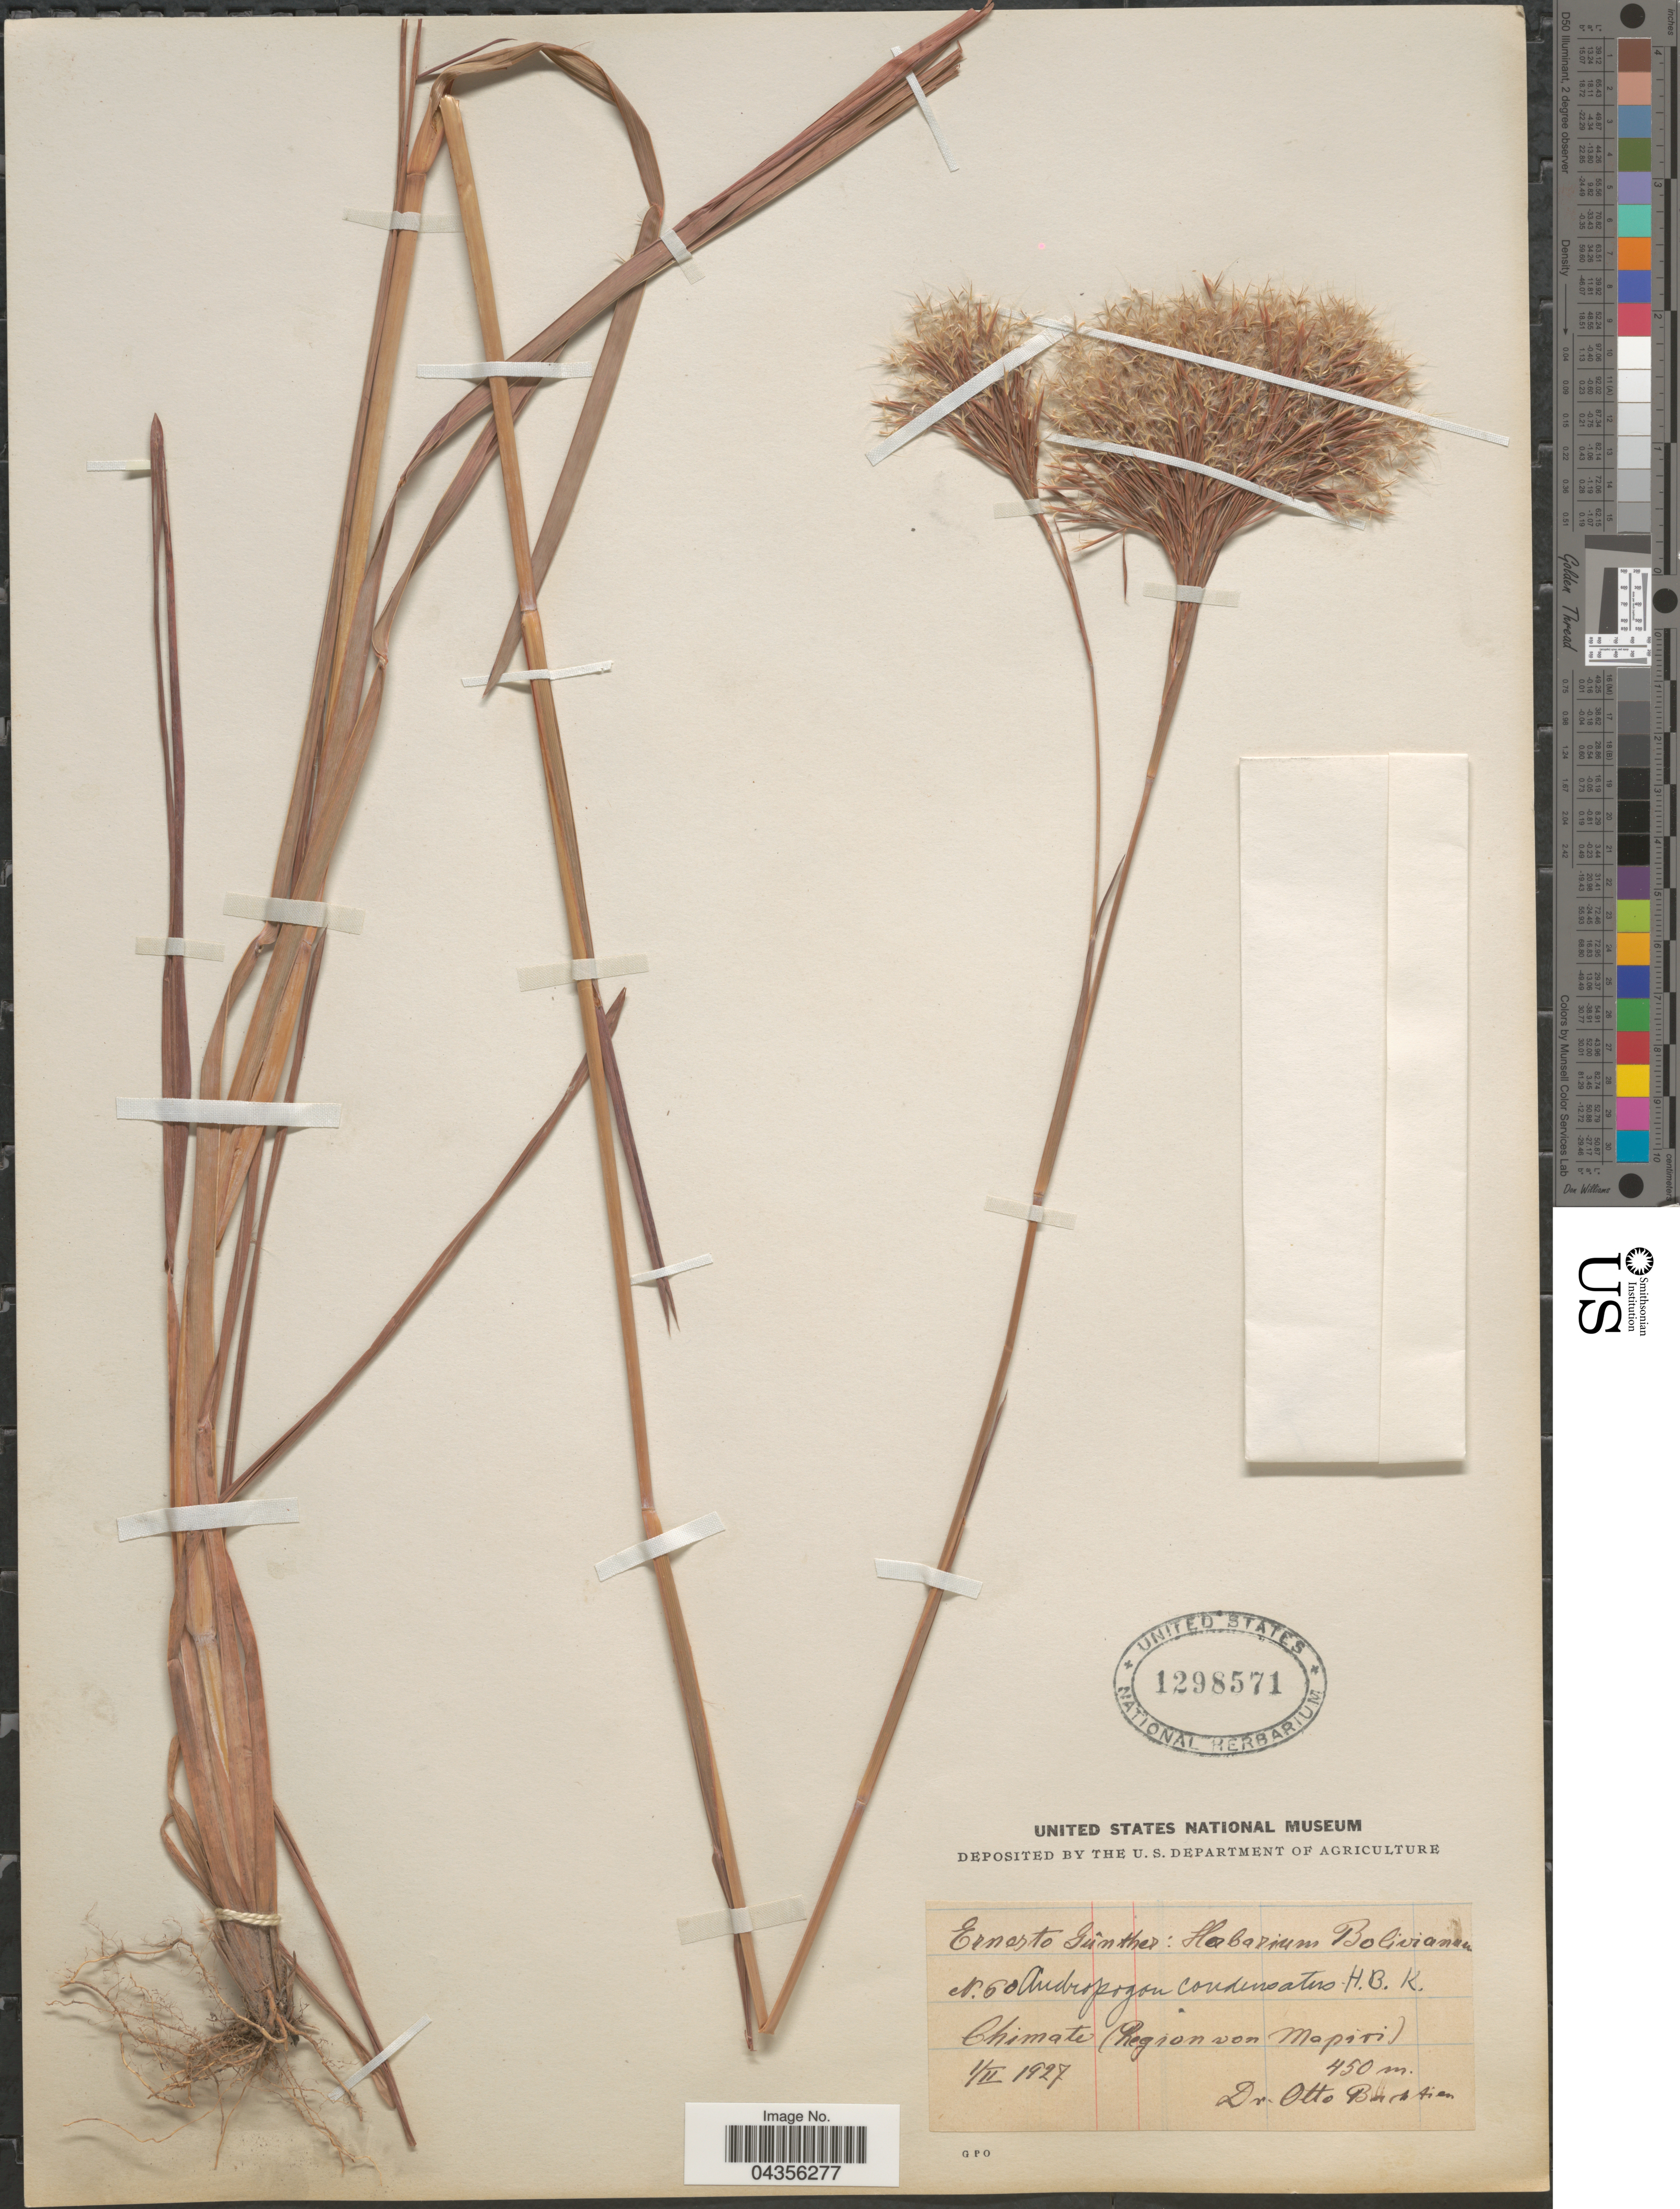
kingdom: Plantae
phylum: Tracheophyta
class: Liliopsida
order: Poales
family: Poaceae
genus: Schizachyrium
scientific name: Schizachyrium condensatum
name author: (Kunth) Nees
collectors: O. Buchtien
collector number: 60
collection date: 1927-02-01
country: Bolivia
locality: Chimate (Region von Mapiri).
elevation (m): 450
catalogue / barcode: US 1298571